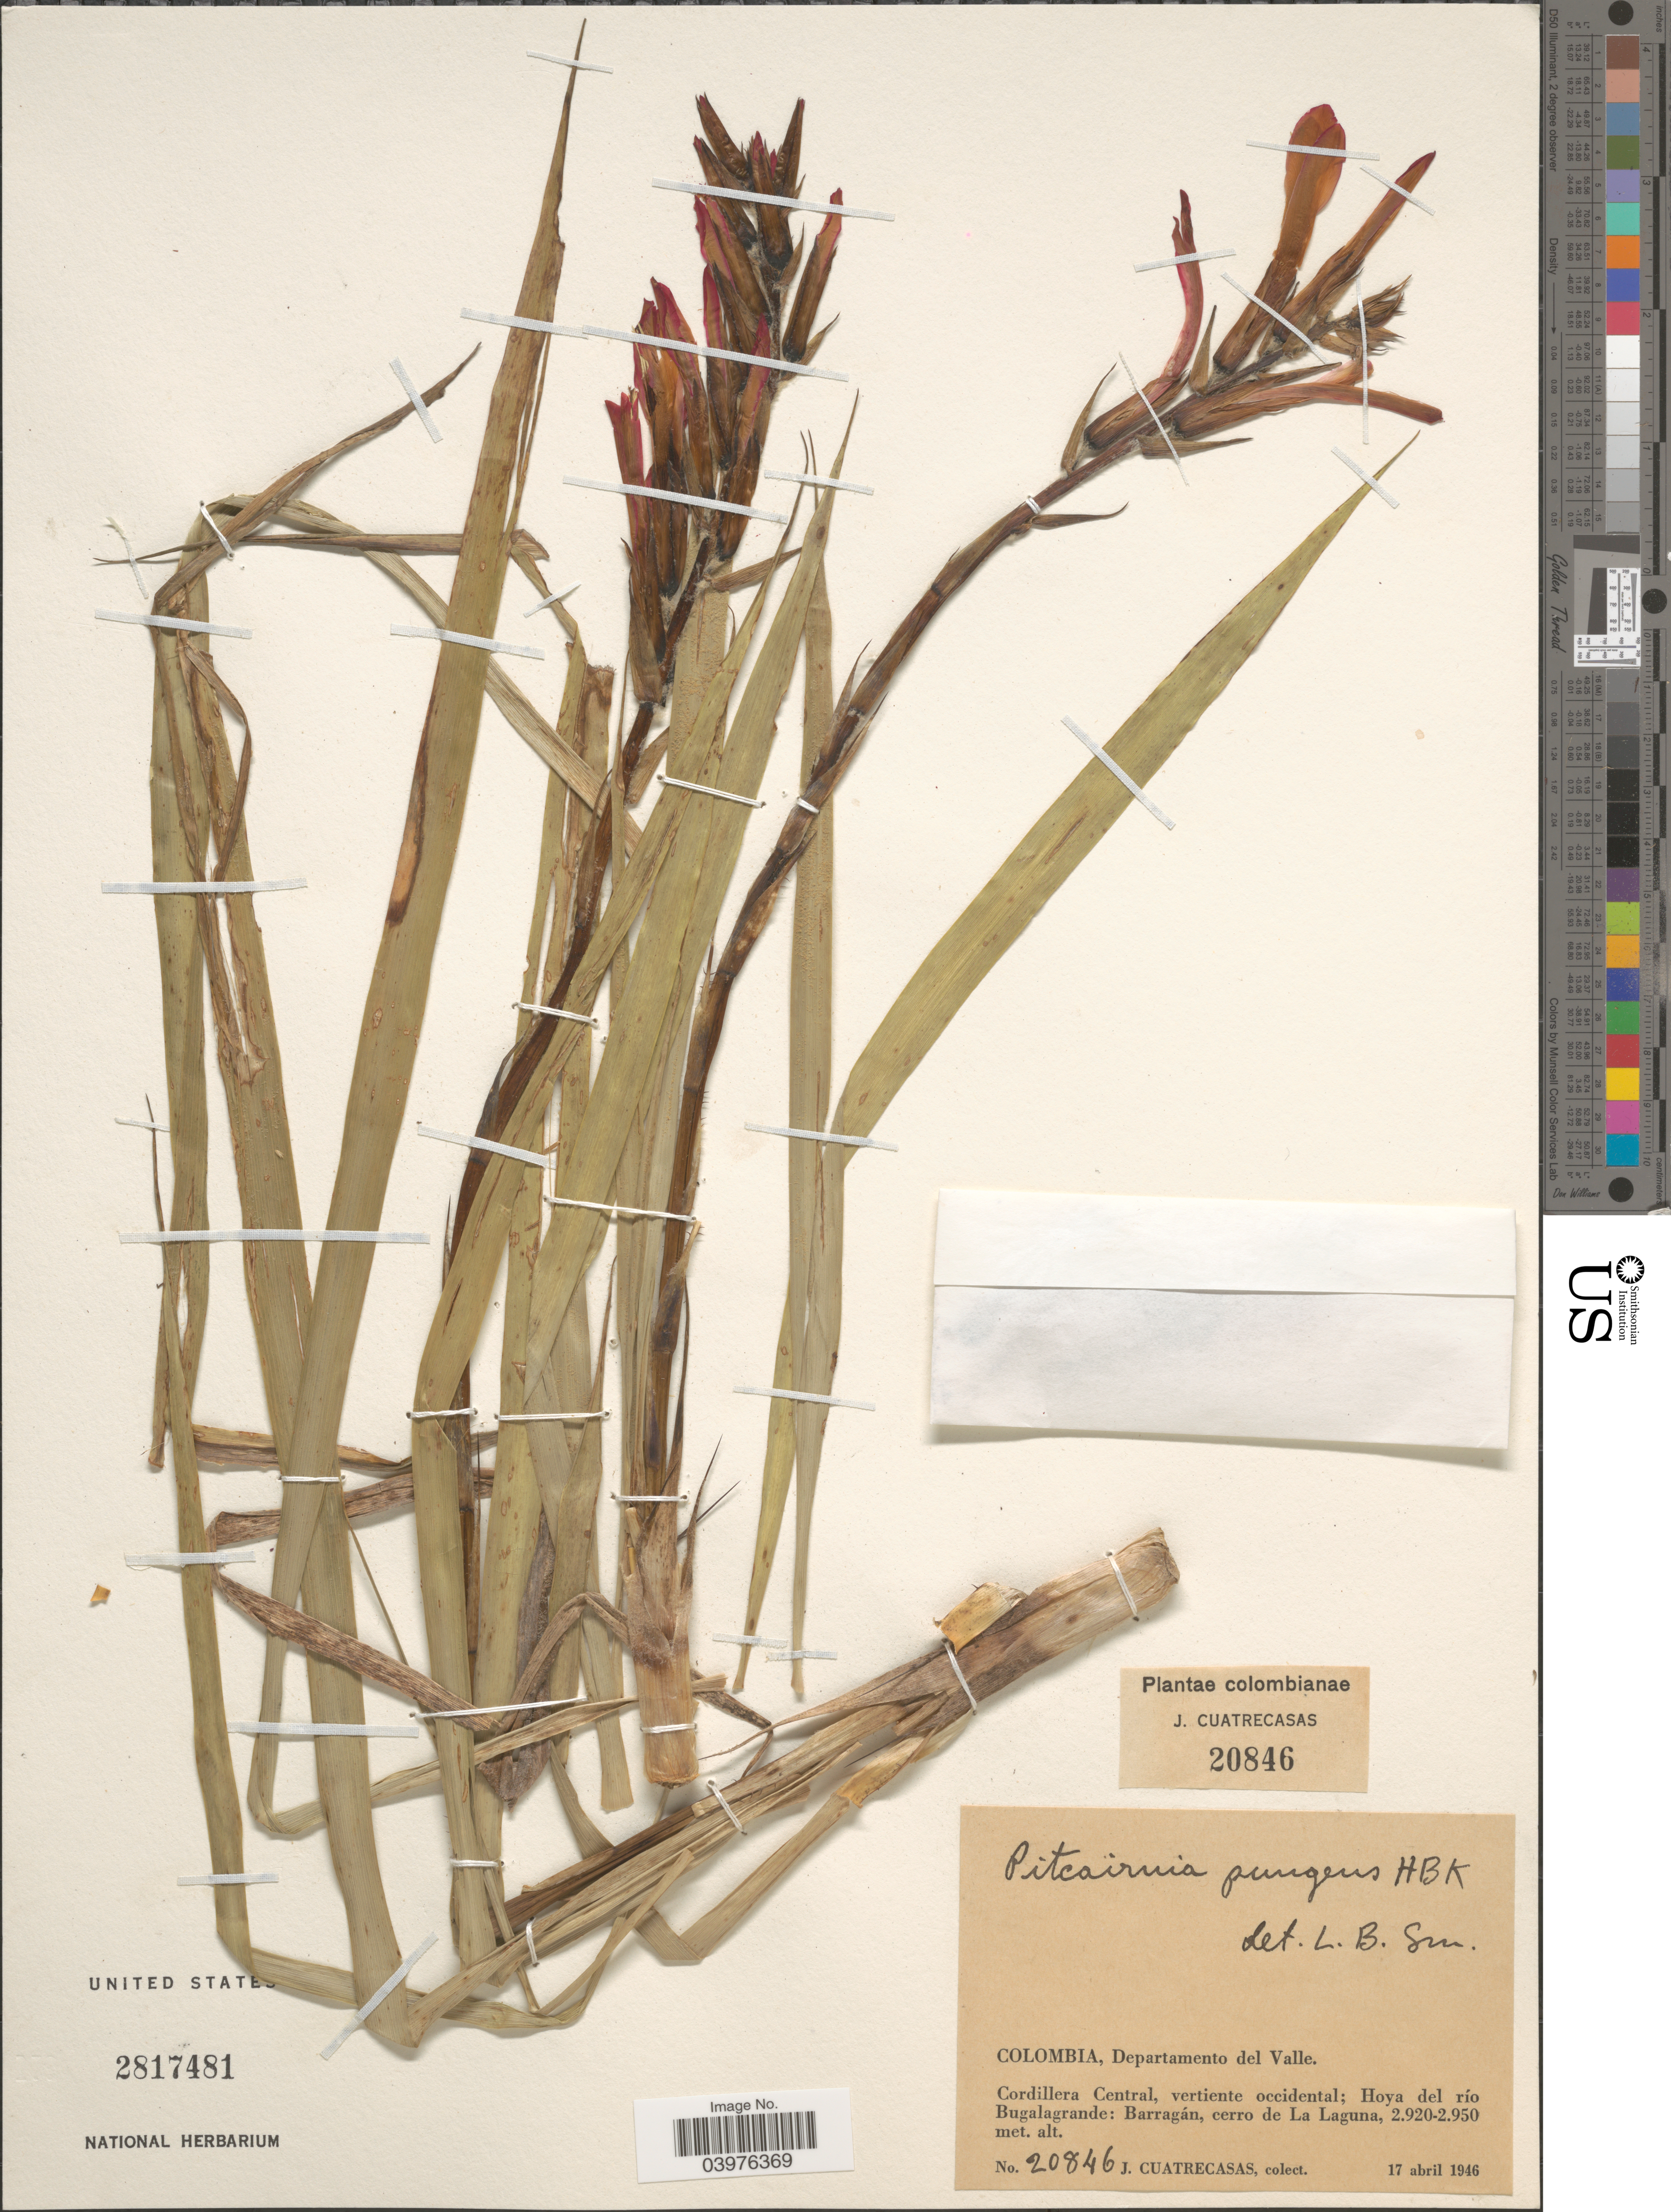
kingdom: Plantae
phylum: Tracheophyta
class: Liliopsida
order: Poales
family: Bromeliaceae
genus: Pitcairnia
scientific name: Pitcairnia pungens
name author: Kunth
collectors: J. Cuatrecasas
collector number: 20846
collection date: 1946-04-17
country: Colombia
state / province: Valle del Cauca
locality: Departamento del Valle. Cordillera Central, vertiente occidental; Hoya del río Bugalagrande: Barragán, cerro de La Laguna.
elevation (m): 2920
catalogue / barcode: US 2817481